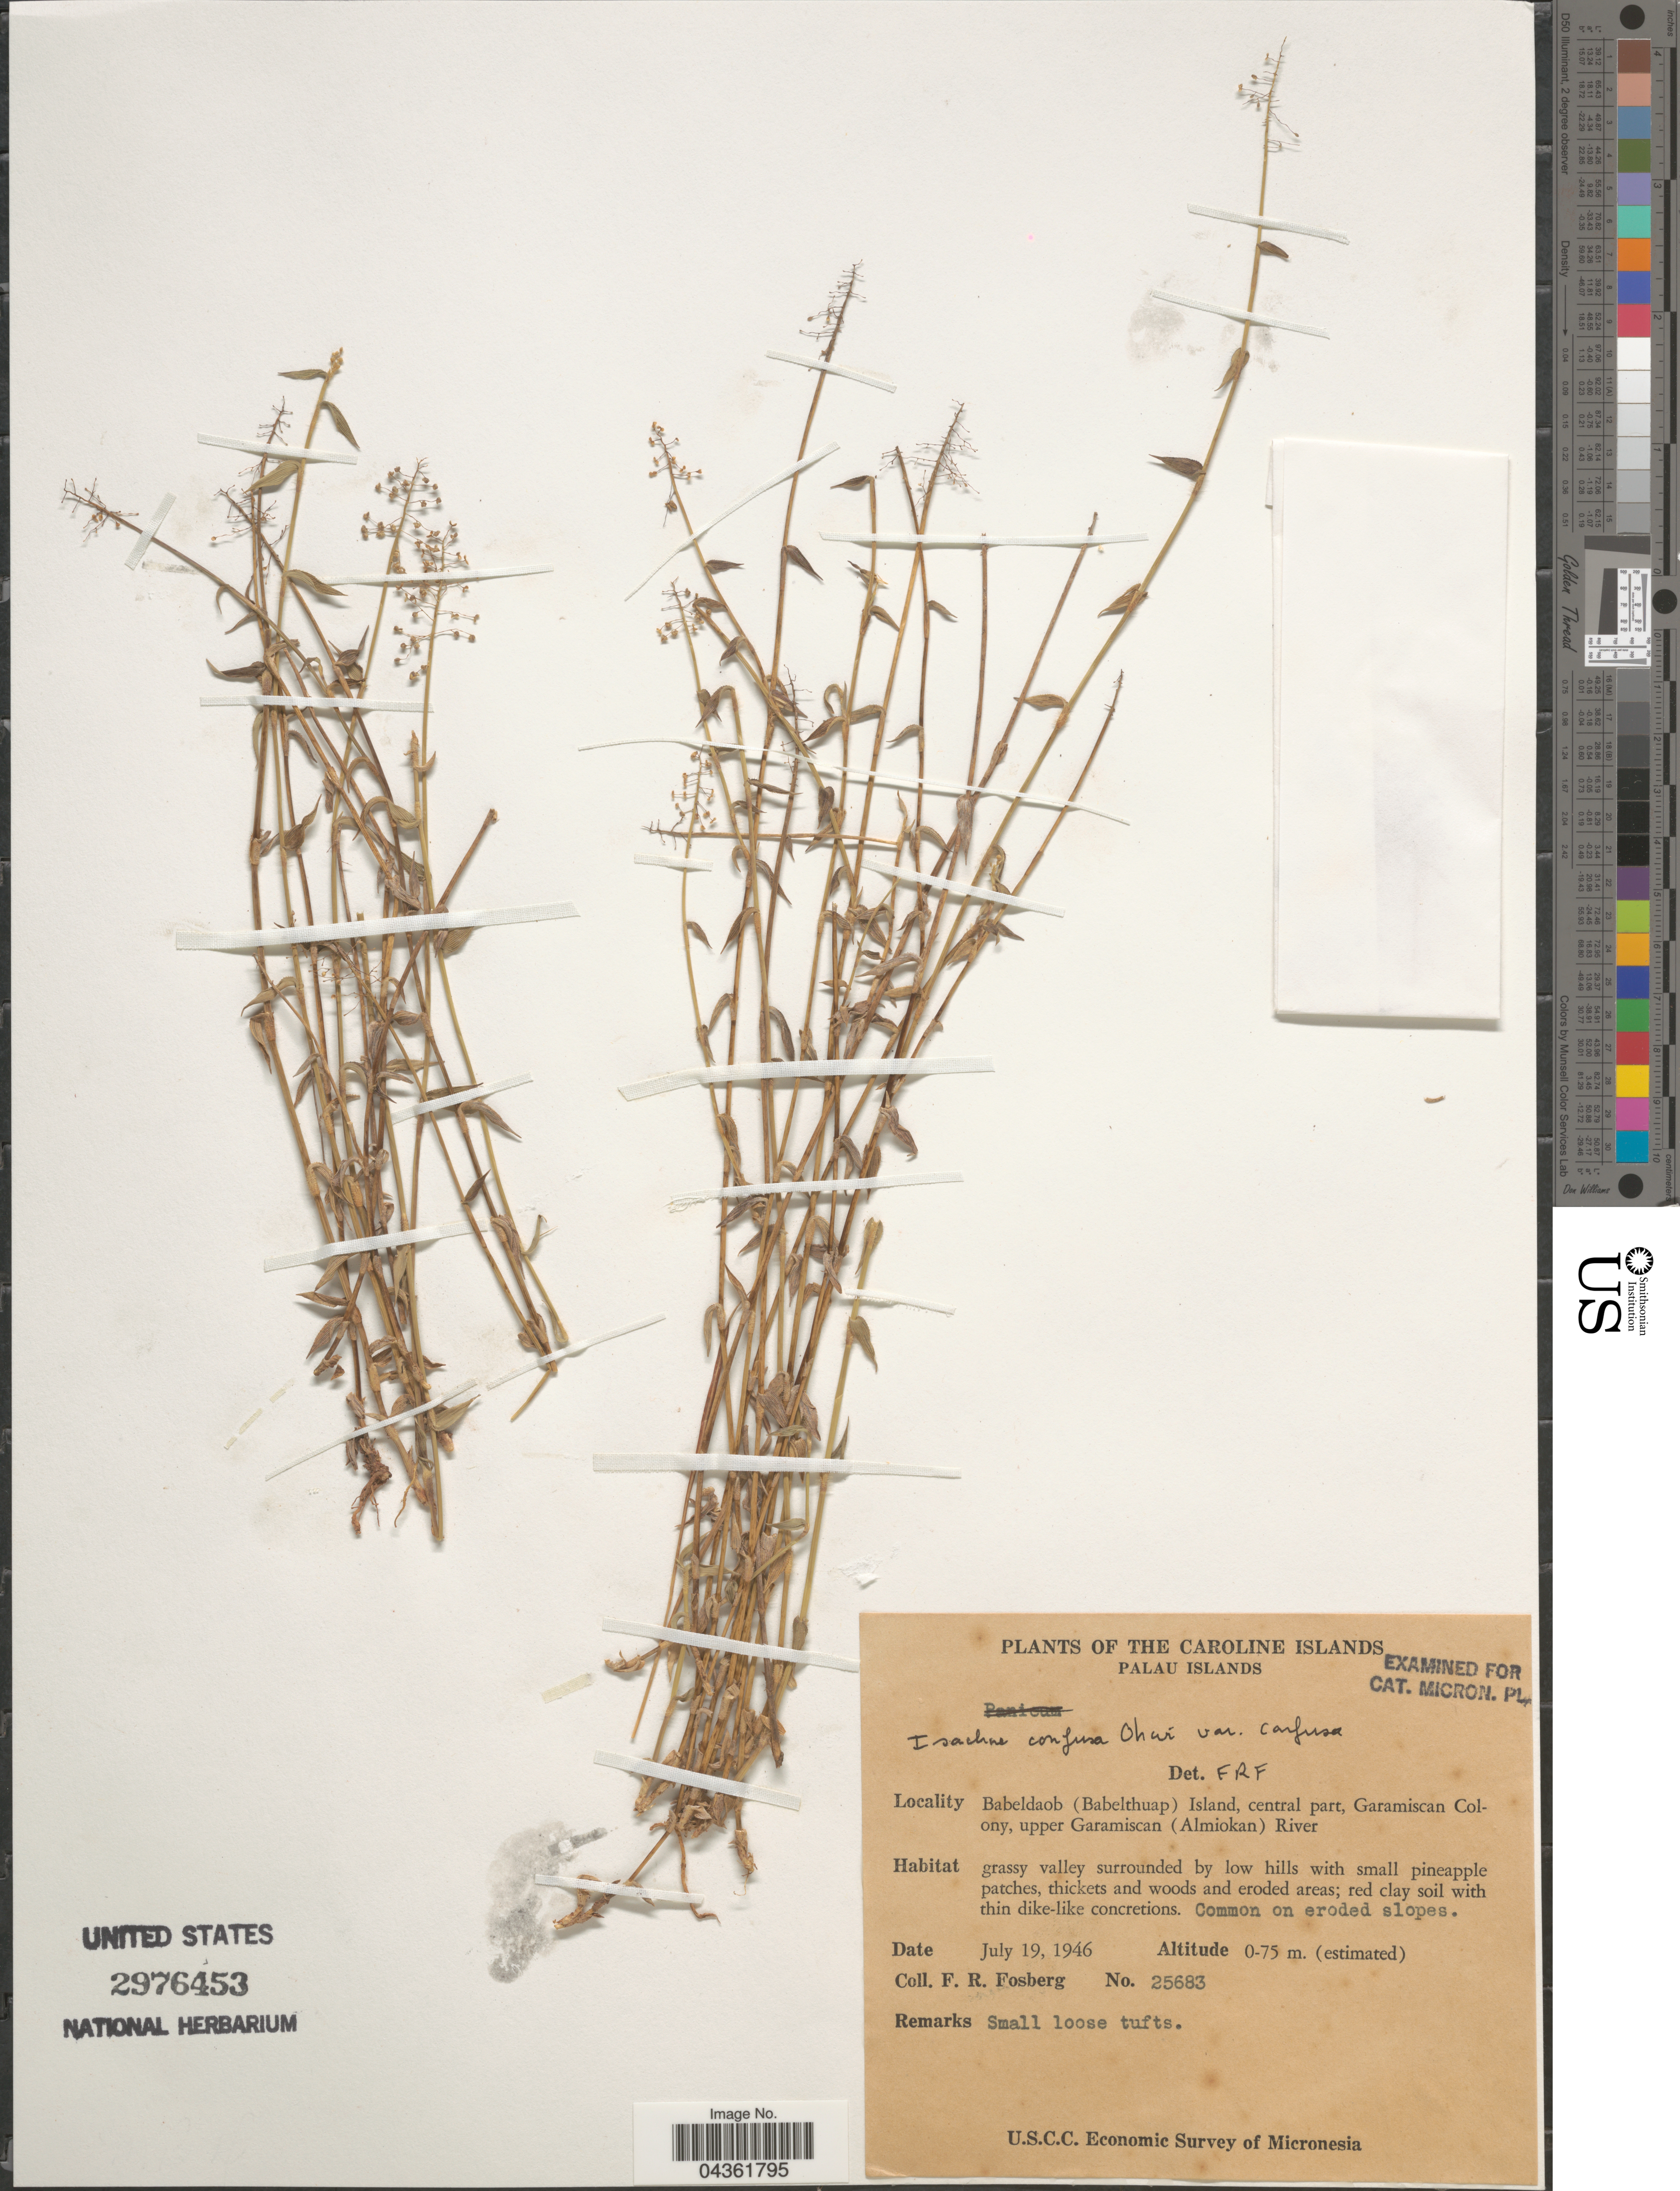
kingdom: Plantae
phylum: Tracheophyta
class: Liliopsida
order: Poales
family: Poaceae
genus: Isachne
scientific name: Isachne confusa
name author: Ohwi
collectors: F. R. Fosberg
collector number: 25683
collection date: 1946-07-19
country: Palau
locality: The Caroline Islands. Palau Islands. Babeldaob (Babelthuap) Island, central part, Garamiscan Colony, upper Garamiscan (Almiokan) River. U.S.C.C. Economic Survey of Micronesia.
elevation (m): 0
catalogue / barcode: US 2976453